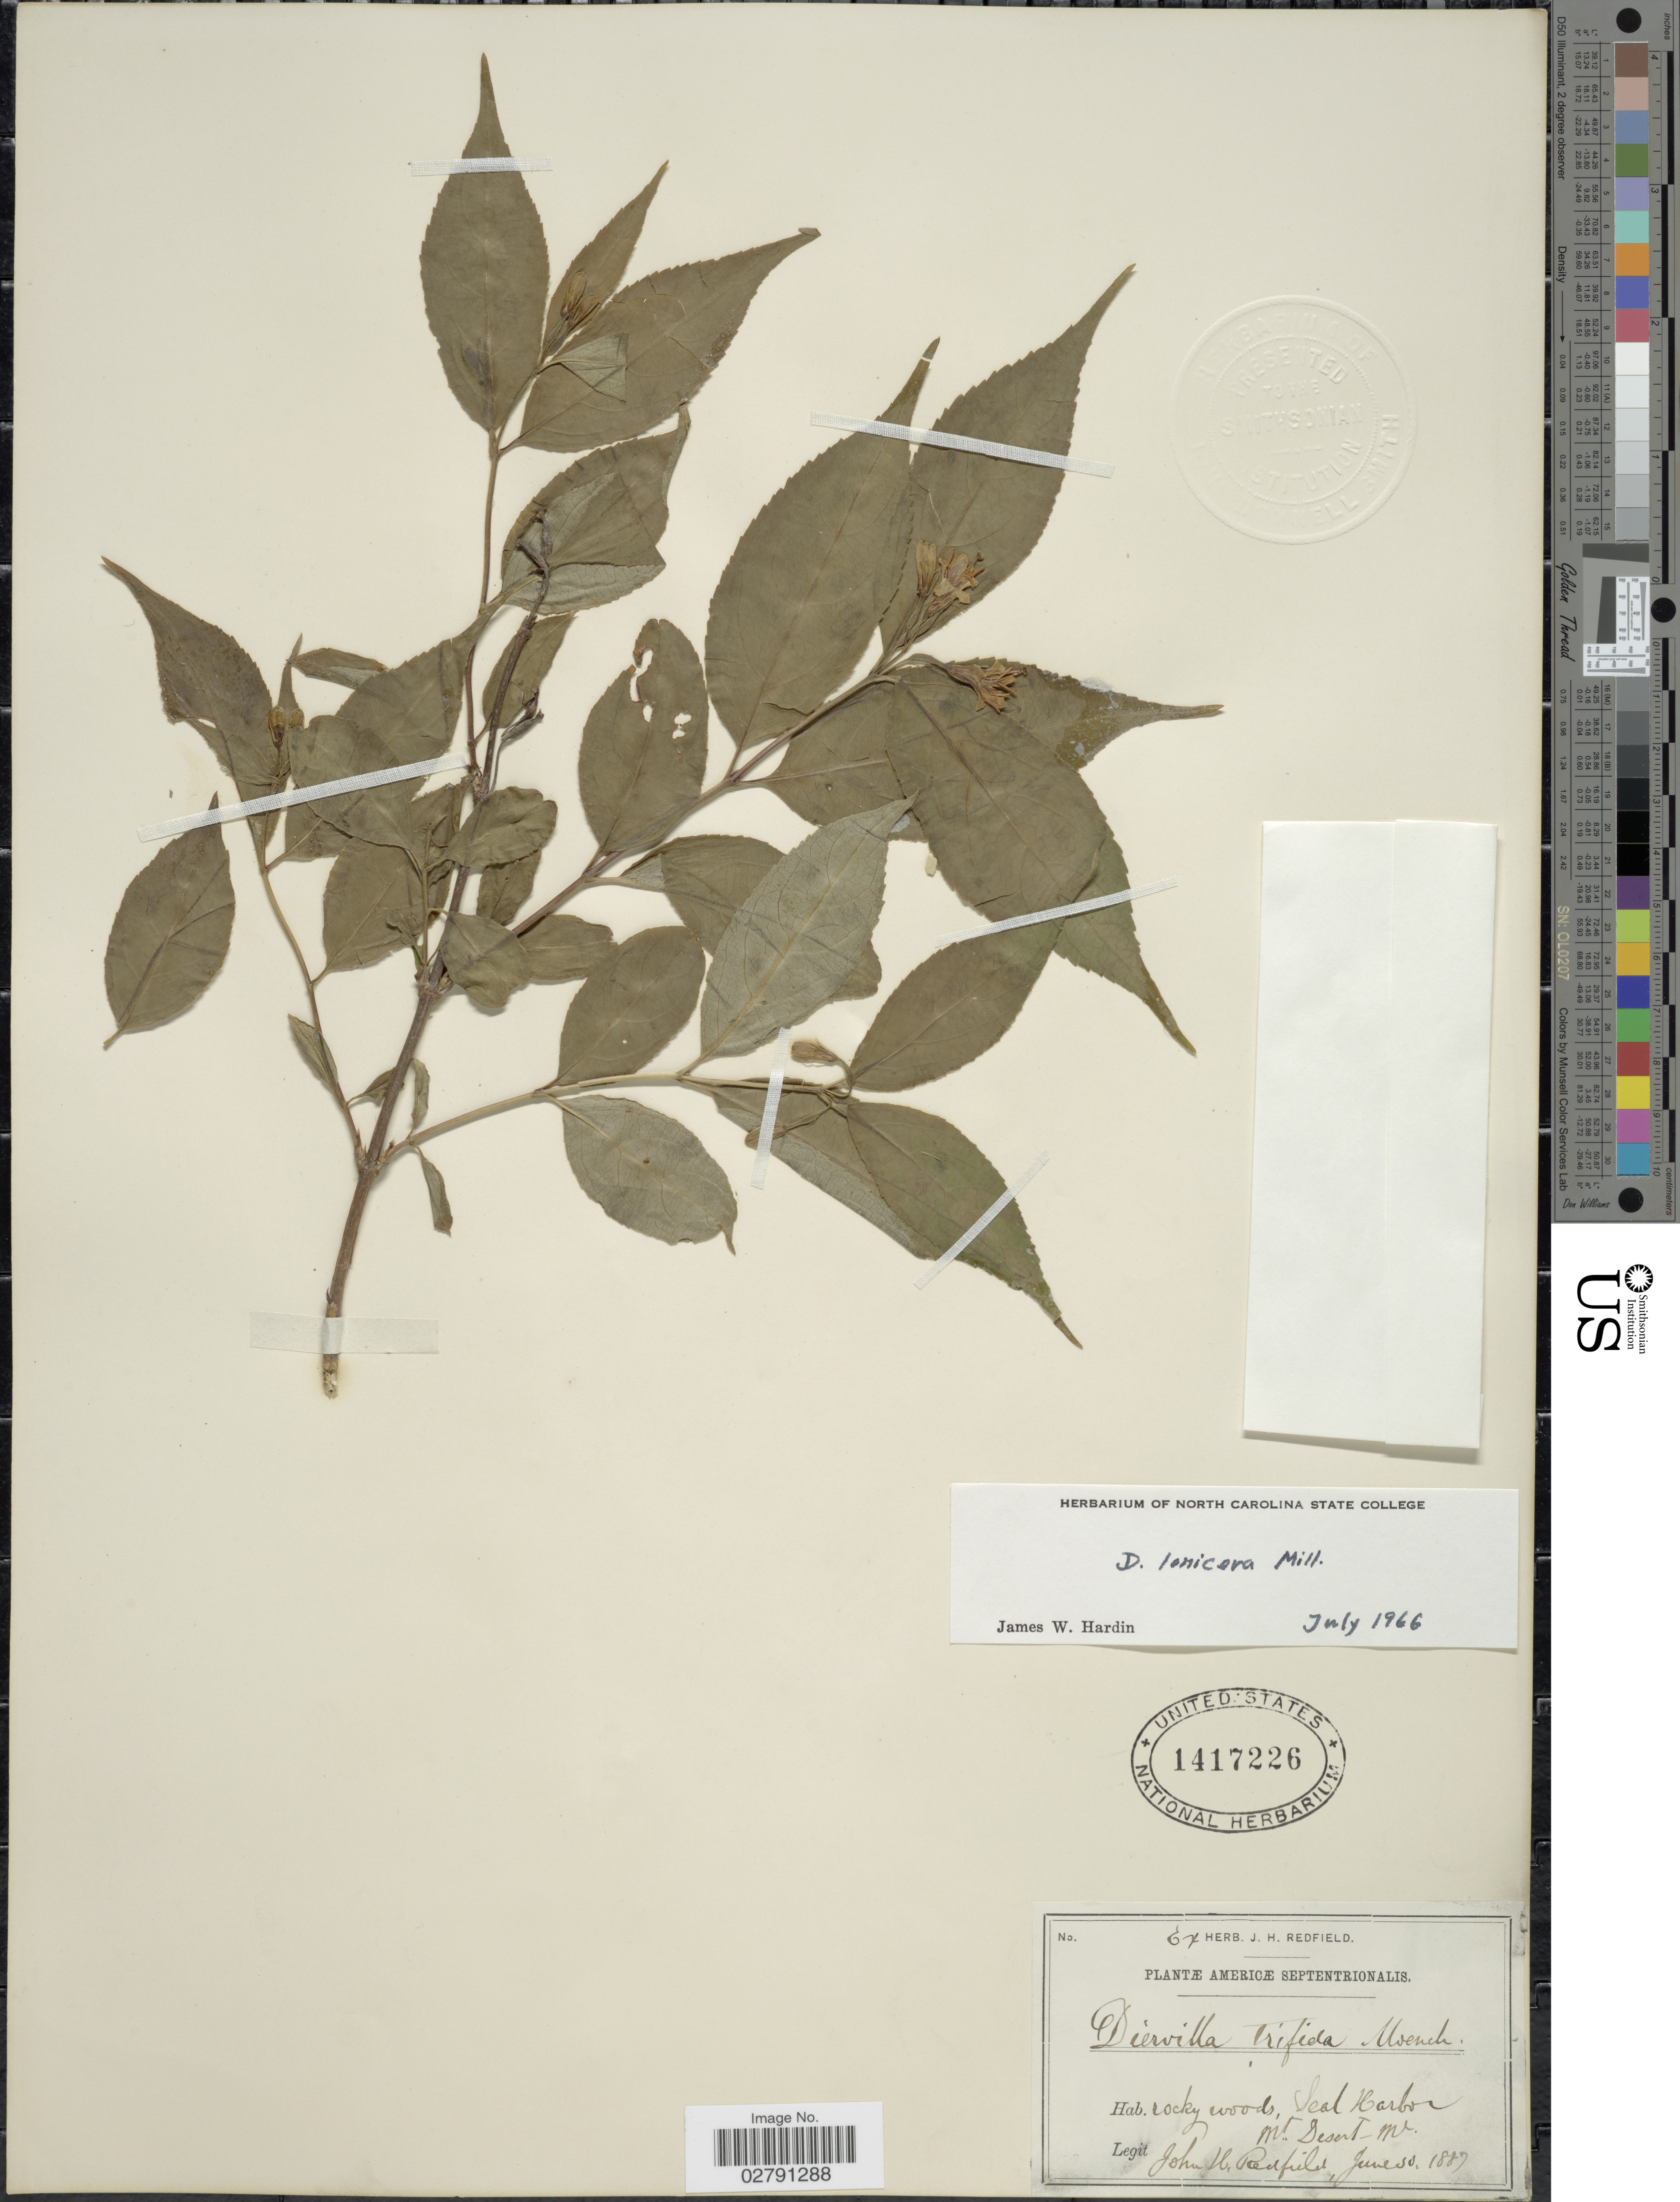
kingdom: Plantae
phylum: Tracheophyta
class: Magnoliopsida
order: Dipsacales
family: Caprifoliaceae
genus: Diervilla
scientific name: Diervilla lonicera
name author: Mill.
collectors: J. Redfield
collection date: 1889-06-30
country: United States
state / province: Maine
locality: Seal Harbor Mt Desert.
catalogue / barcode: US 1417226